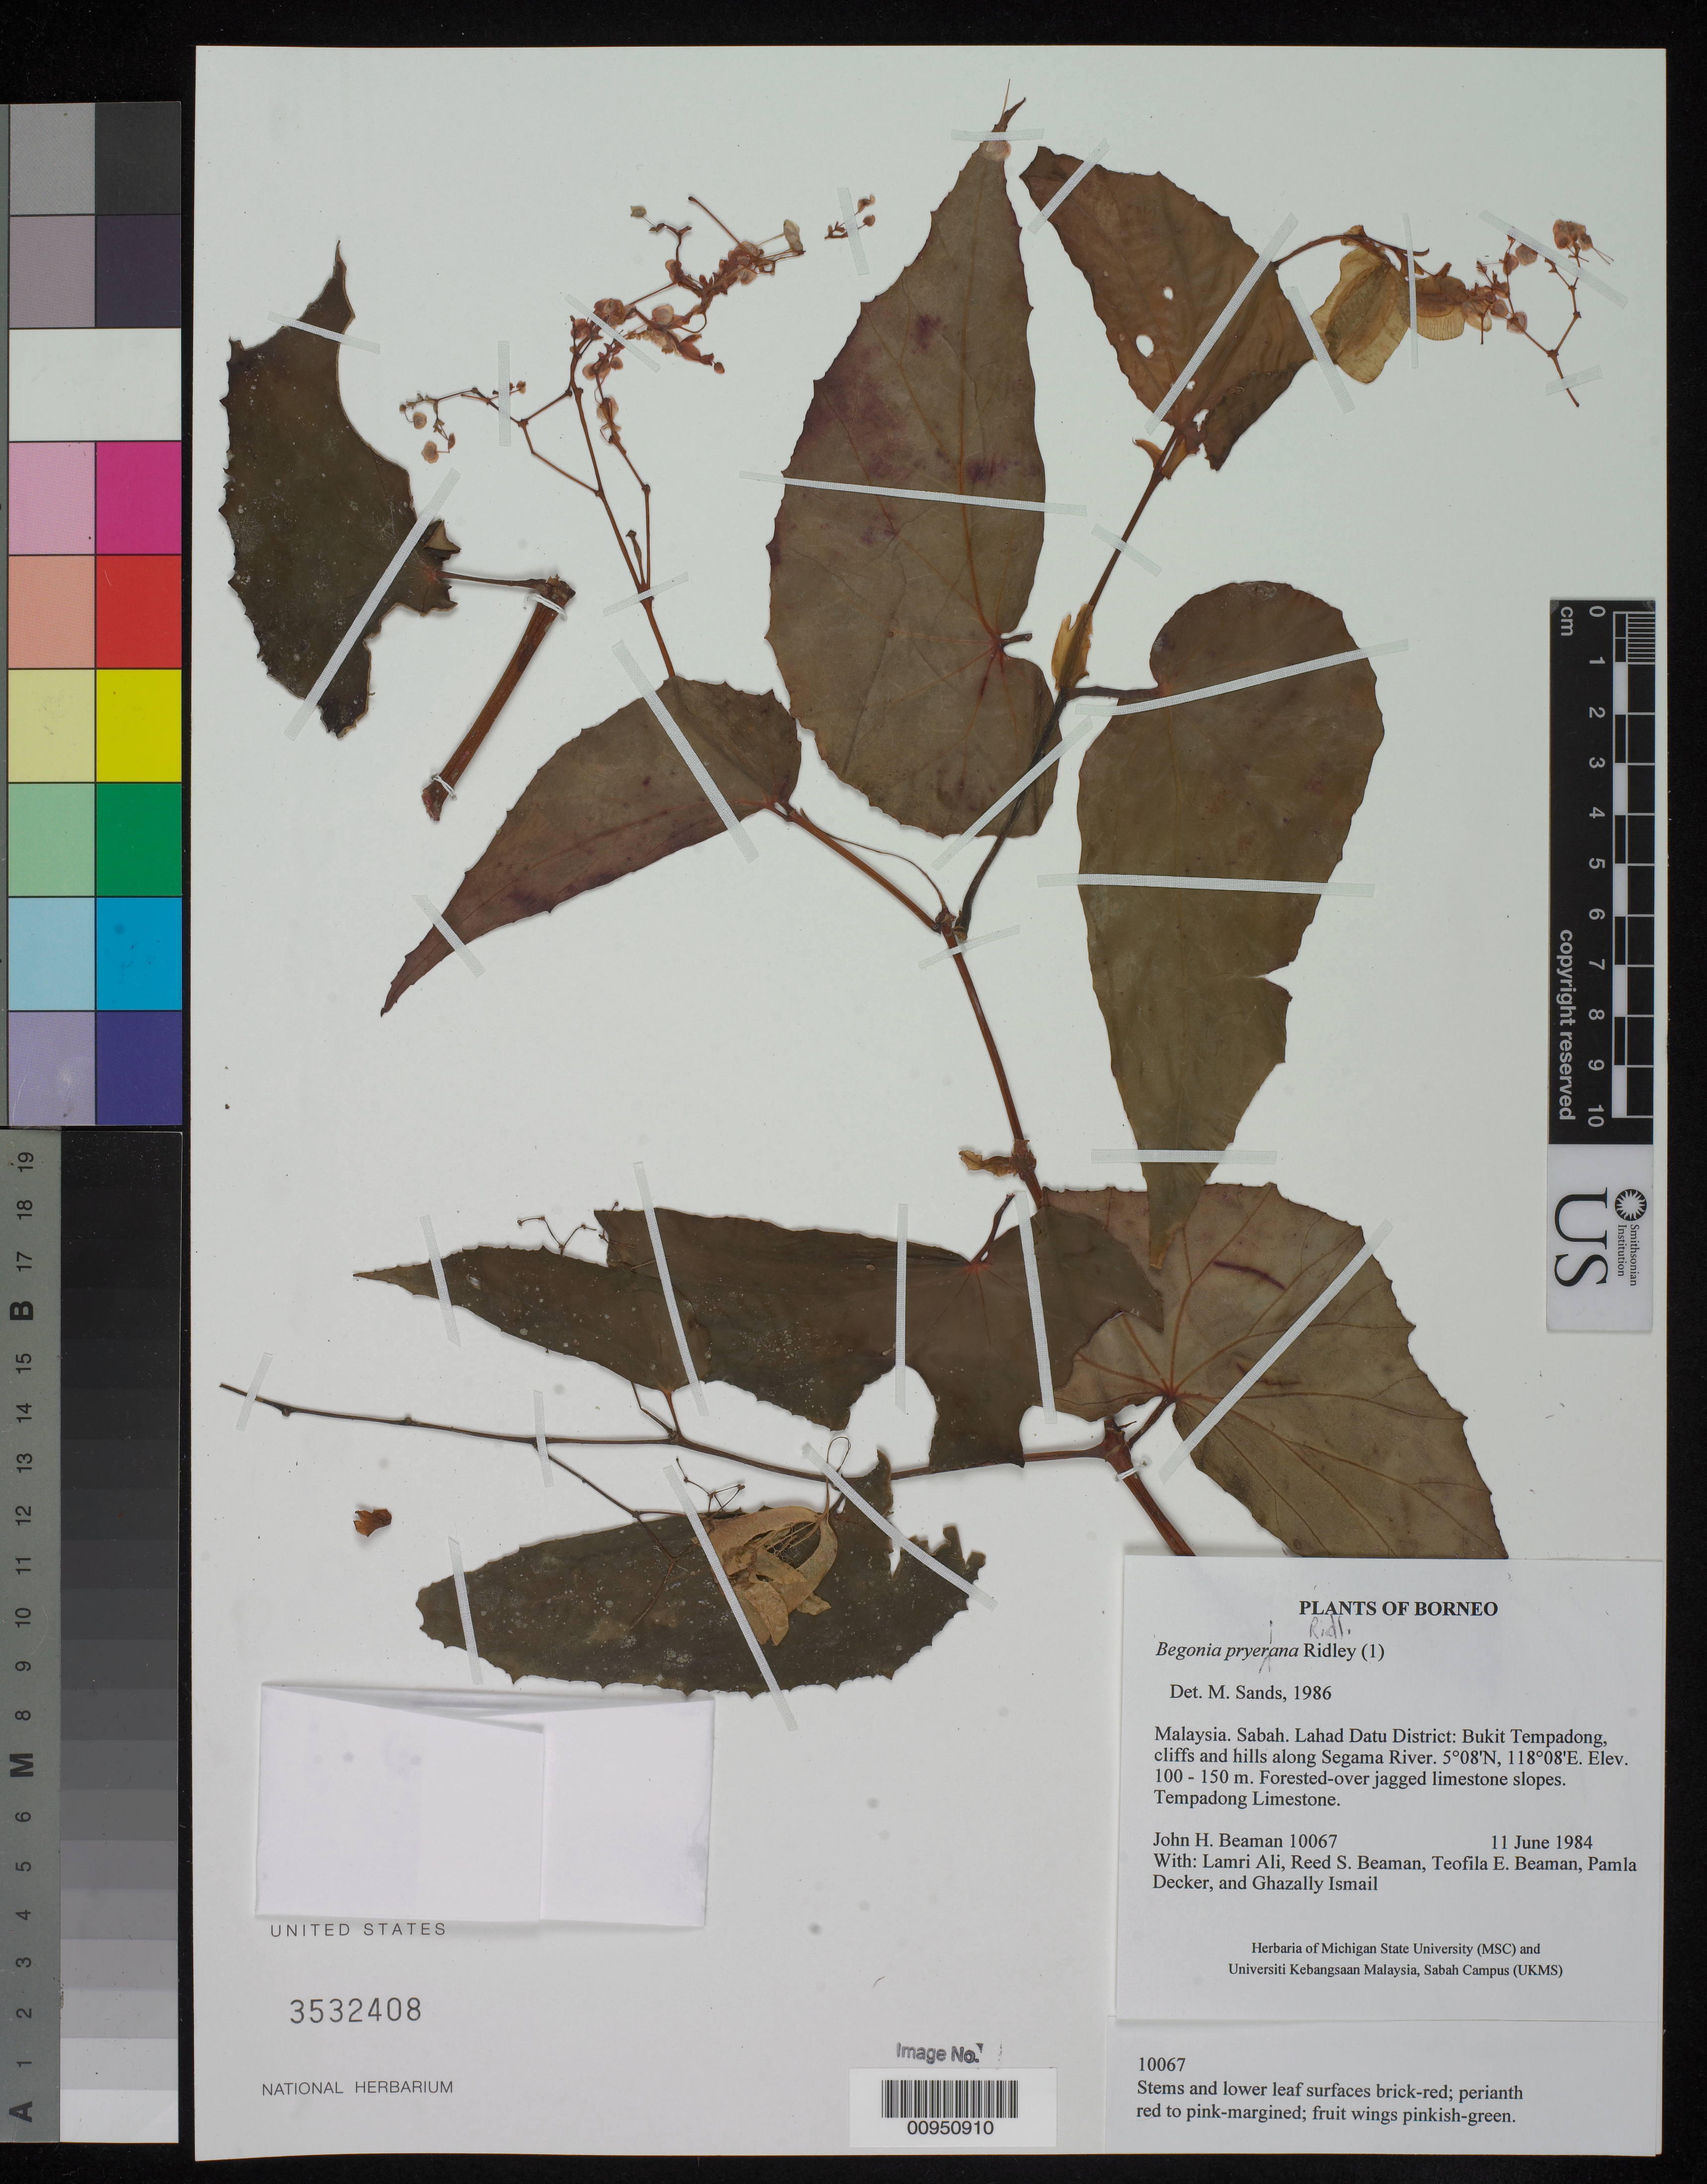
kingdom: Plantae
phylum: Tracheophyta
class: Magnoliopsida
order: Cucurbitales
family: Begoniaceae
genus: Begonia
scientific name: Begonia pryeriana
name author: Ridl.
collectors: J. H. Beaman, R. S. Beaman, T. E. Beaman, L. Ali, P. Decker & G. Ismail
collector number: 10067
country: Malaysia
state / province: Sabah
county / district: Lahad Datu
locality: Bukit Tempadong, along Segama River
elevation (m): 100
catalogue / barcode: US 3532408